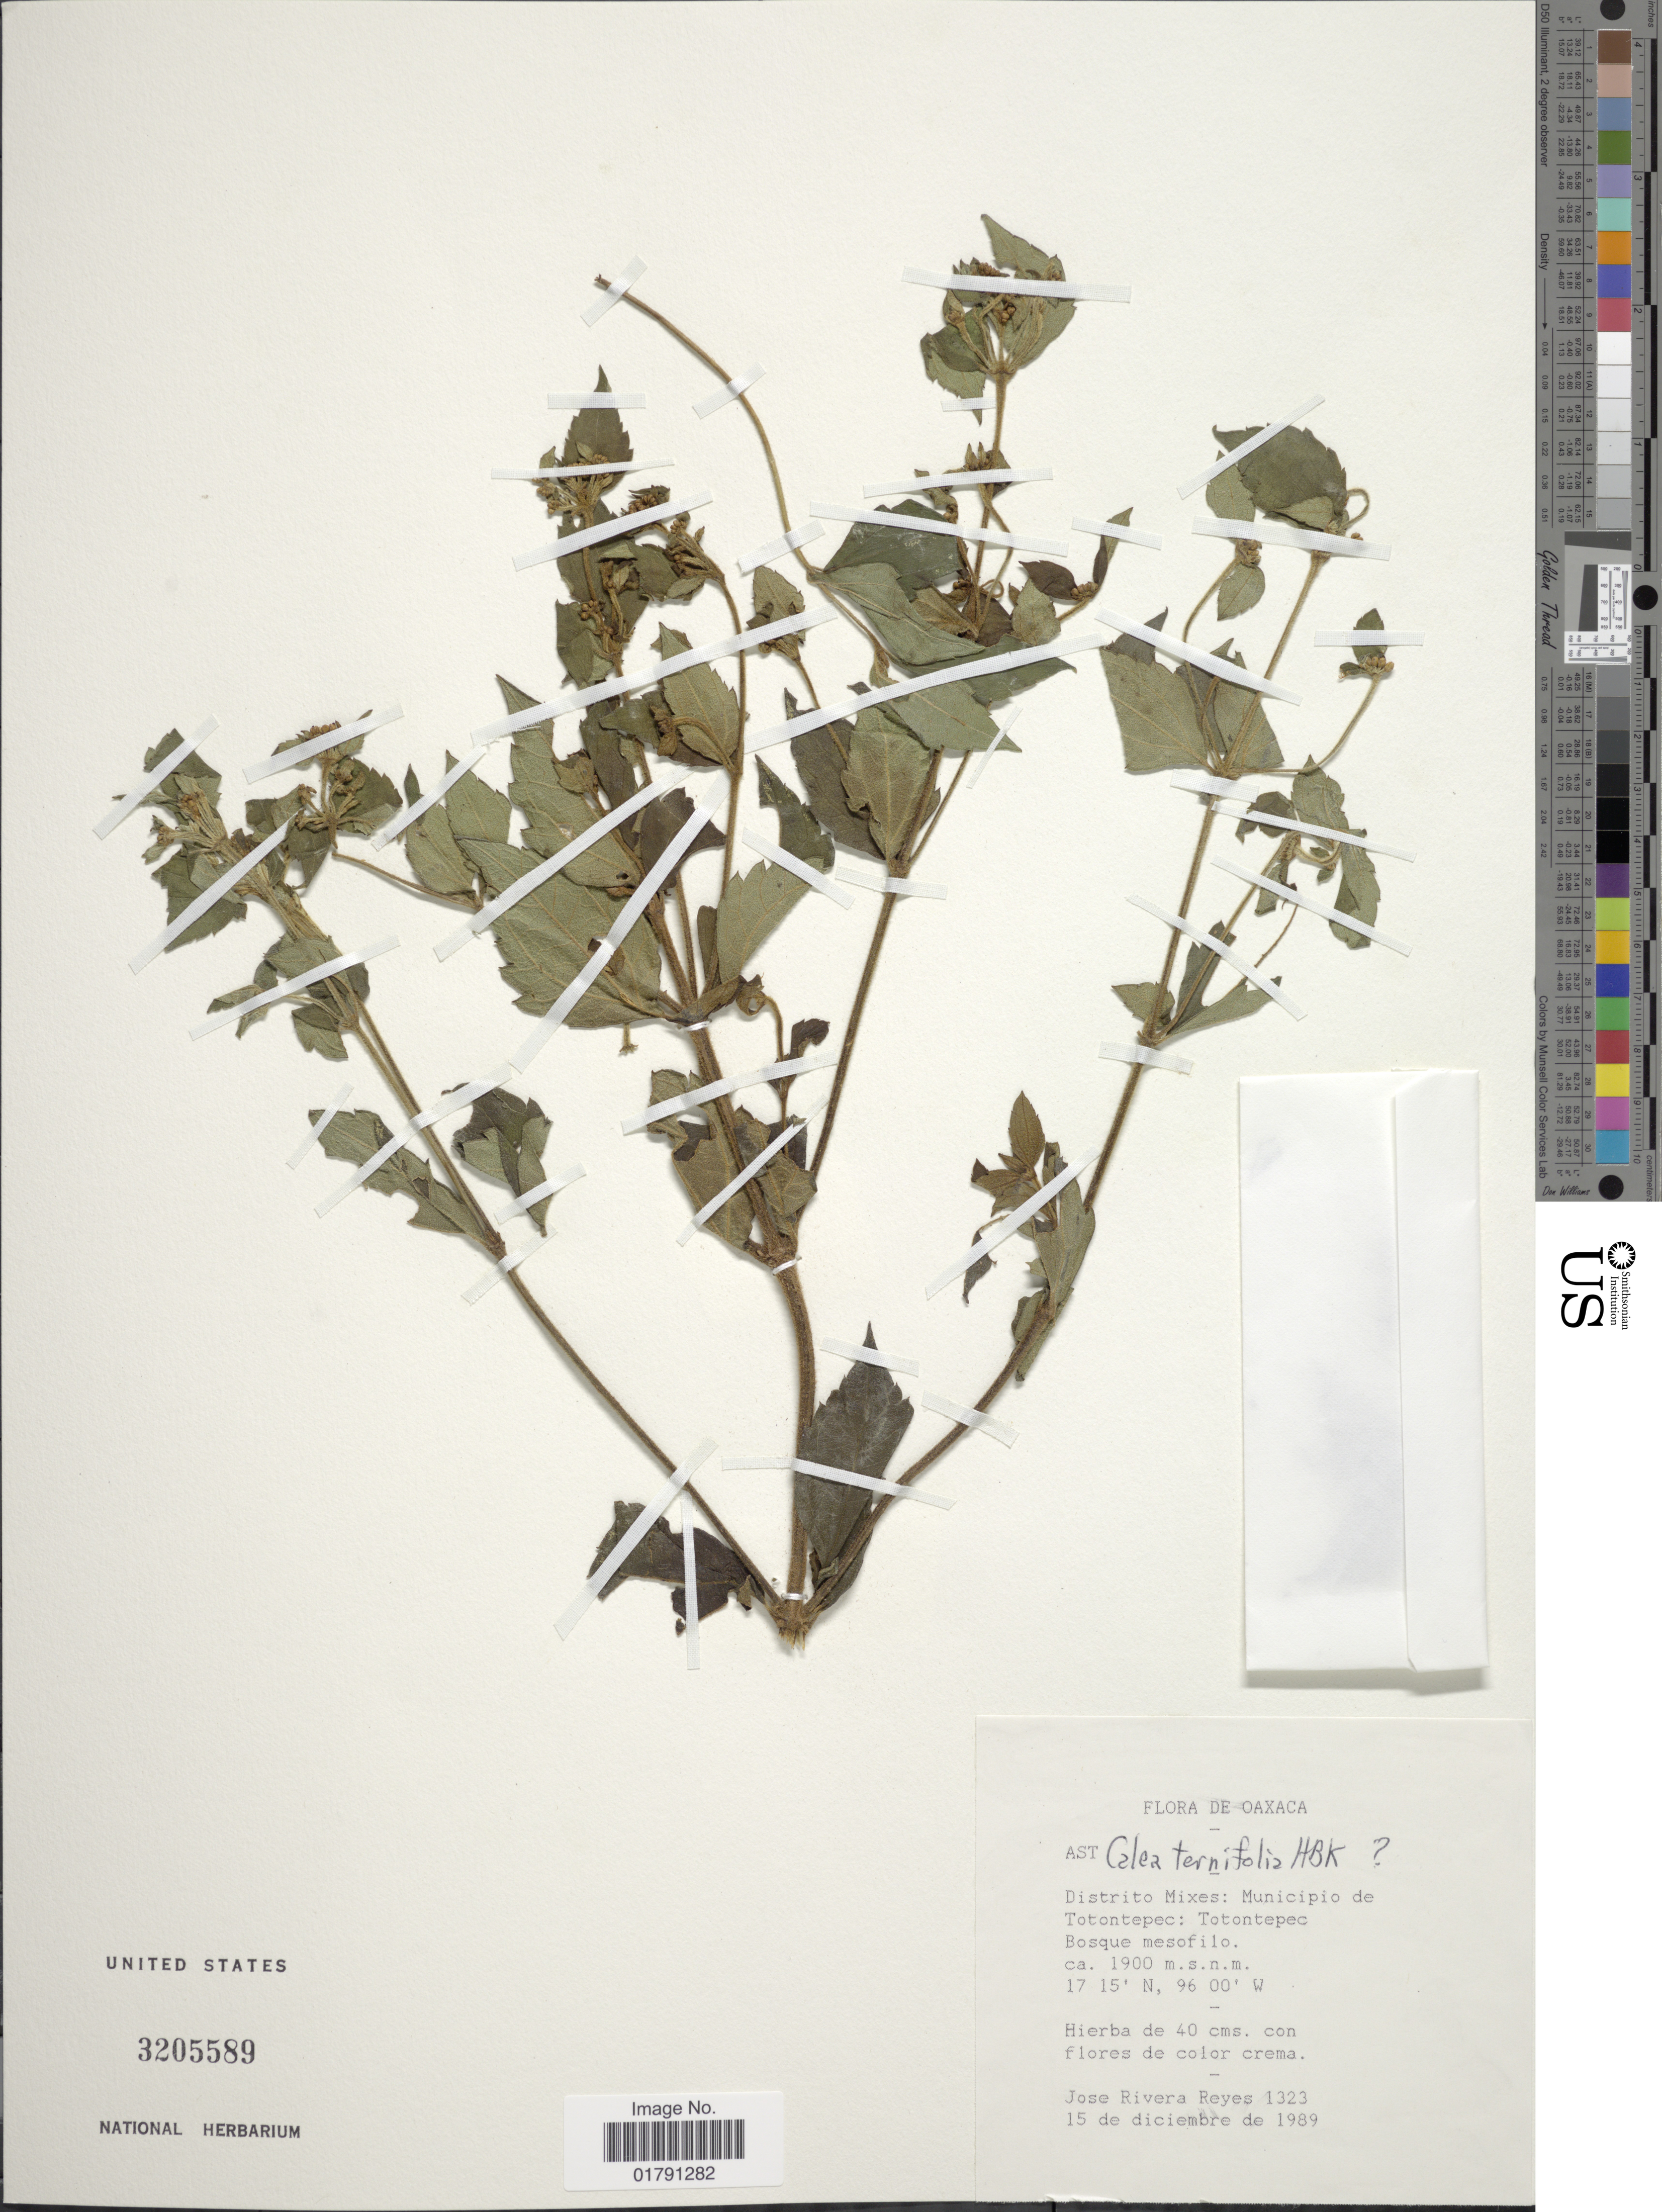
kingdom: Plantae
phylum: Tracheophyta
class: Magnoliopsida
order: Asterales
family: Asteraceae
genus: Calea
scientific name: Calea ternifolia var. ternifolia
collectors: J. Reyes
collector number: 1323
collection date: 1989-12-15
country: Mexico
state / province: Oaxaca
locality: Distrito Mixes, Municipio de Totontepec, Totontepec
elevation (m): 1900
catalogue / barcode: US 3205589